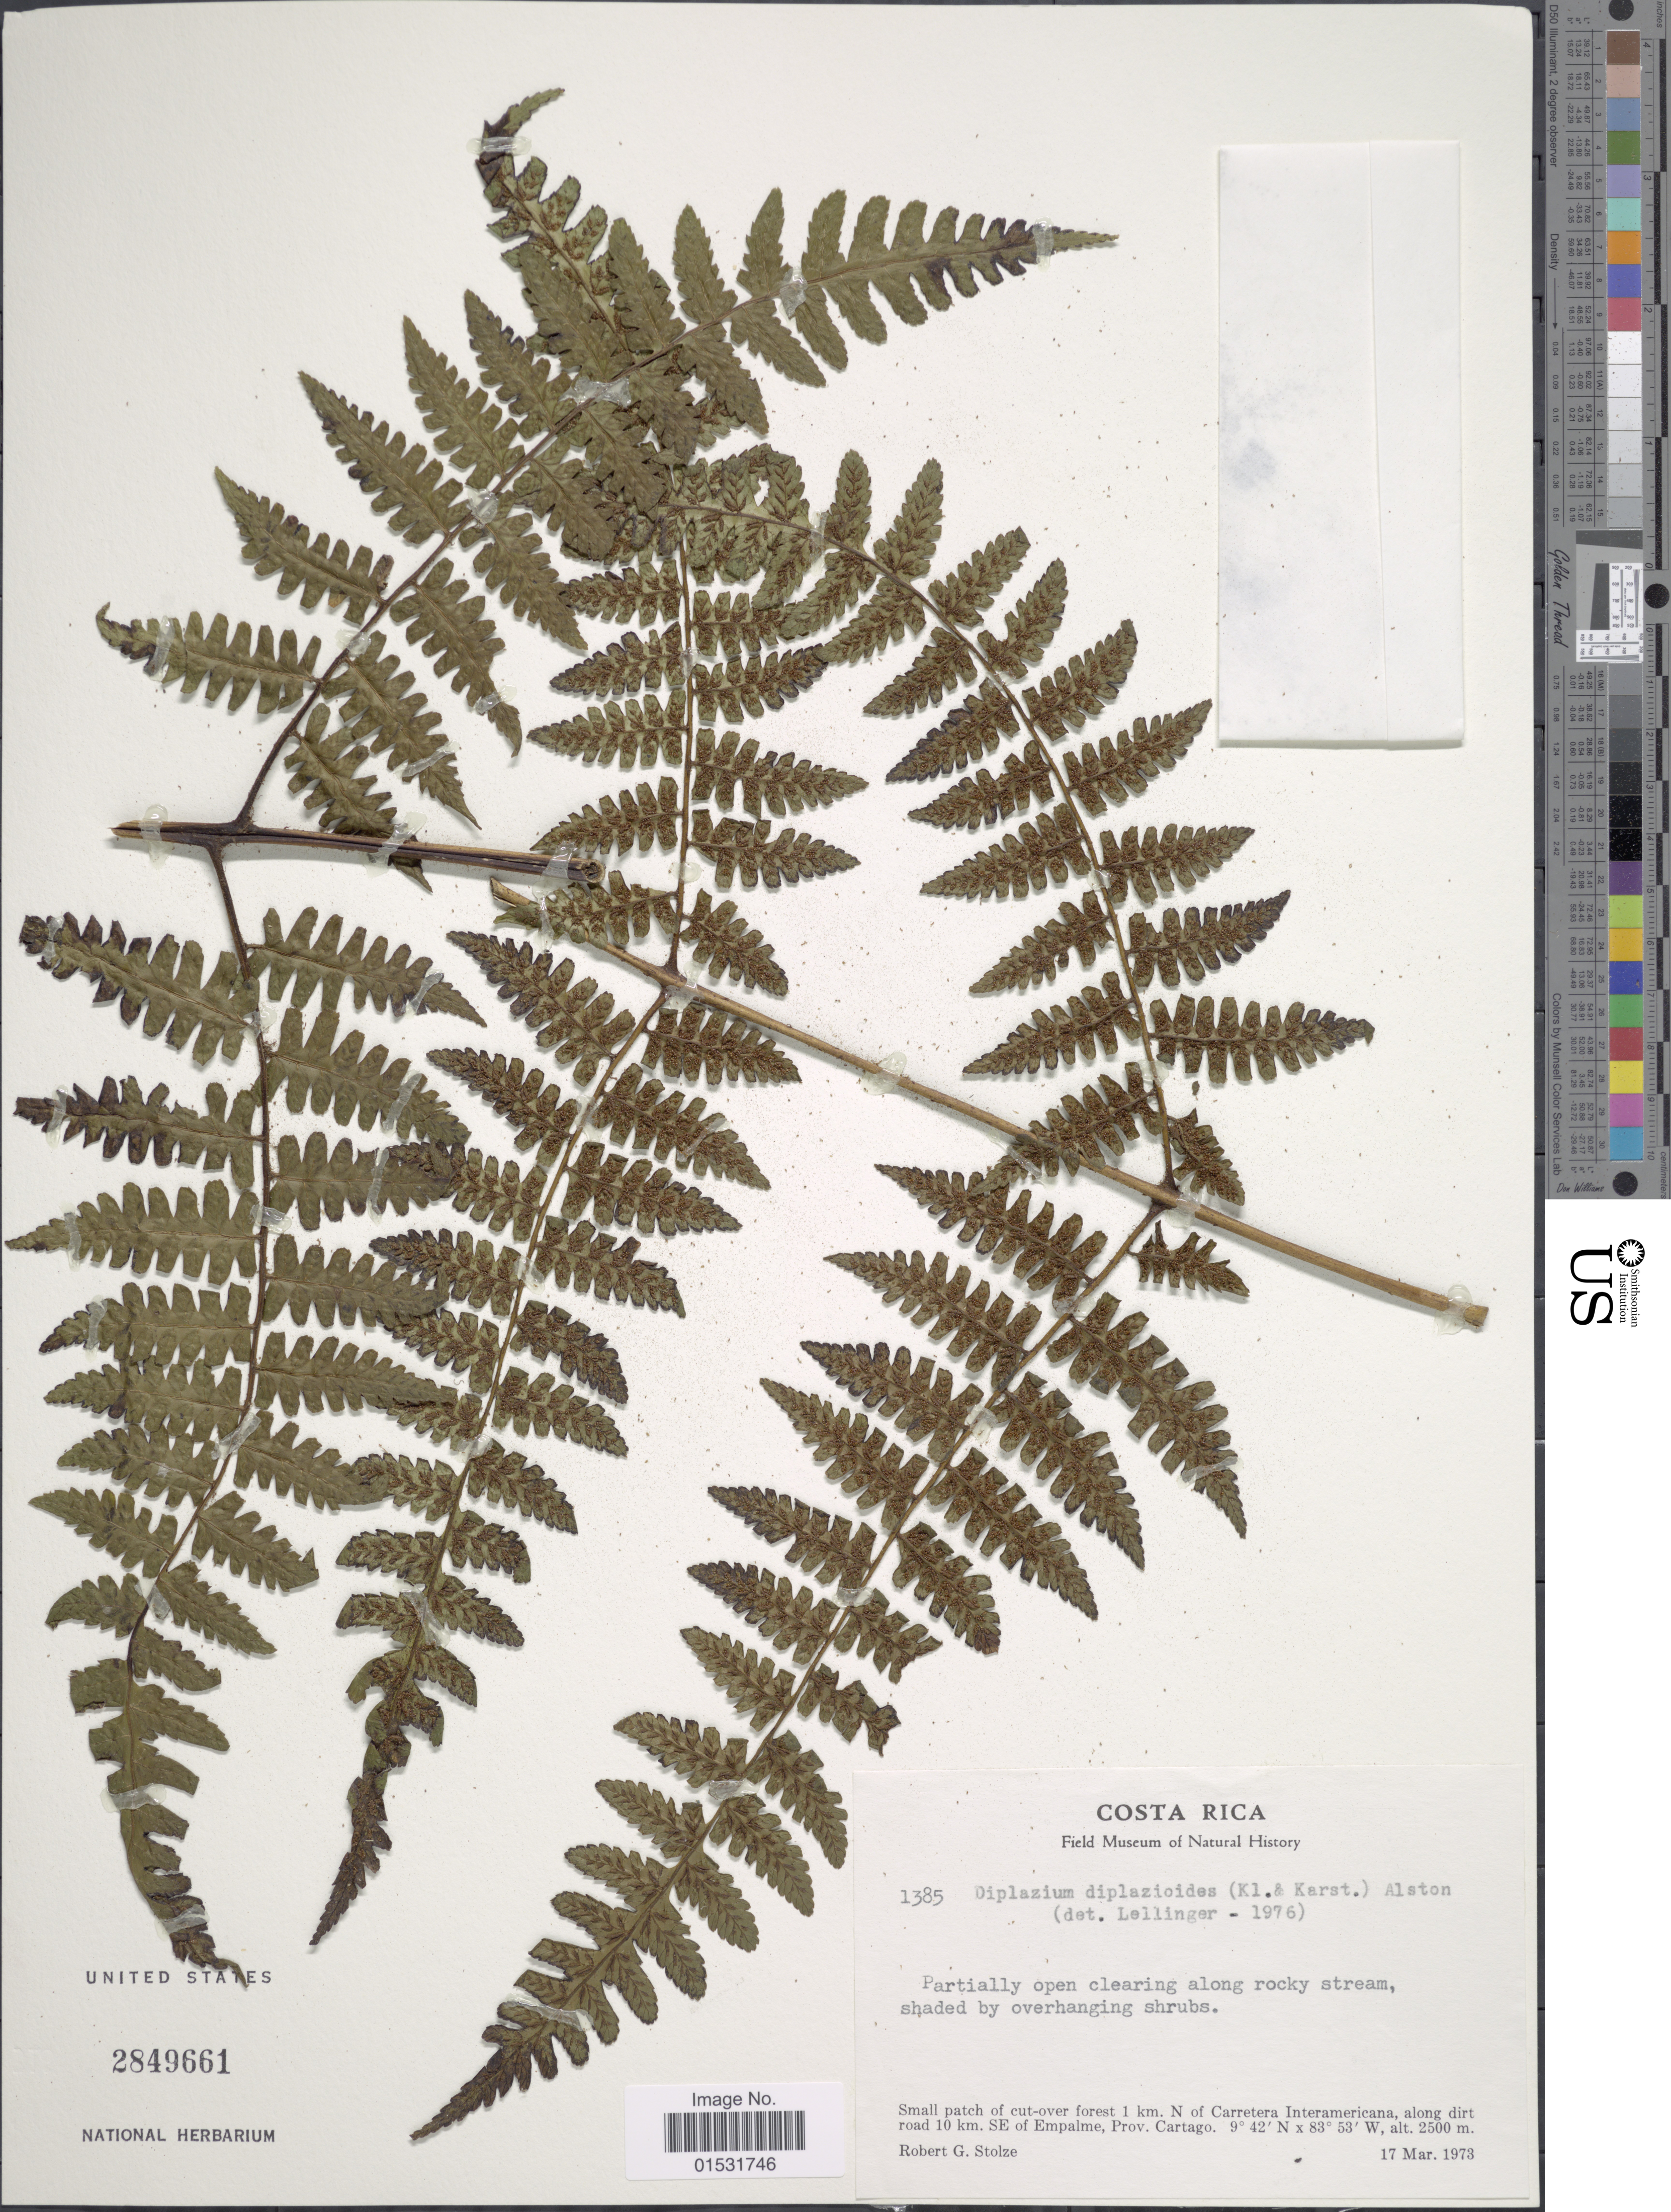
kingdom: Plantae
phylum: Tracheophyta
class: Polypodiopsida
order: Polypodiales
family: Athyriaceae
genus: Diplazium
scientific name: Diplazium diplazioides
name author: (Klotzsch & H. Karst.) Alston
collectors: R. G. Stolze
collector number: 1385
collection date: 1973-03-17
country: Costa Rica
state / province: Cartago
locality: Small patch of cut-over forest 1 km. N of Carretera Interamericana, along dirt road 10 km. SE of Empalme, Prov. Cartago.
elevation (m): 2500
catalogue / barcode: US 2849661